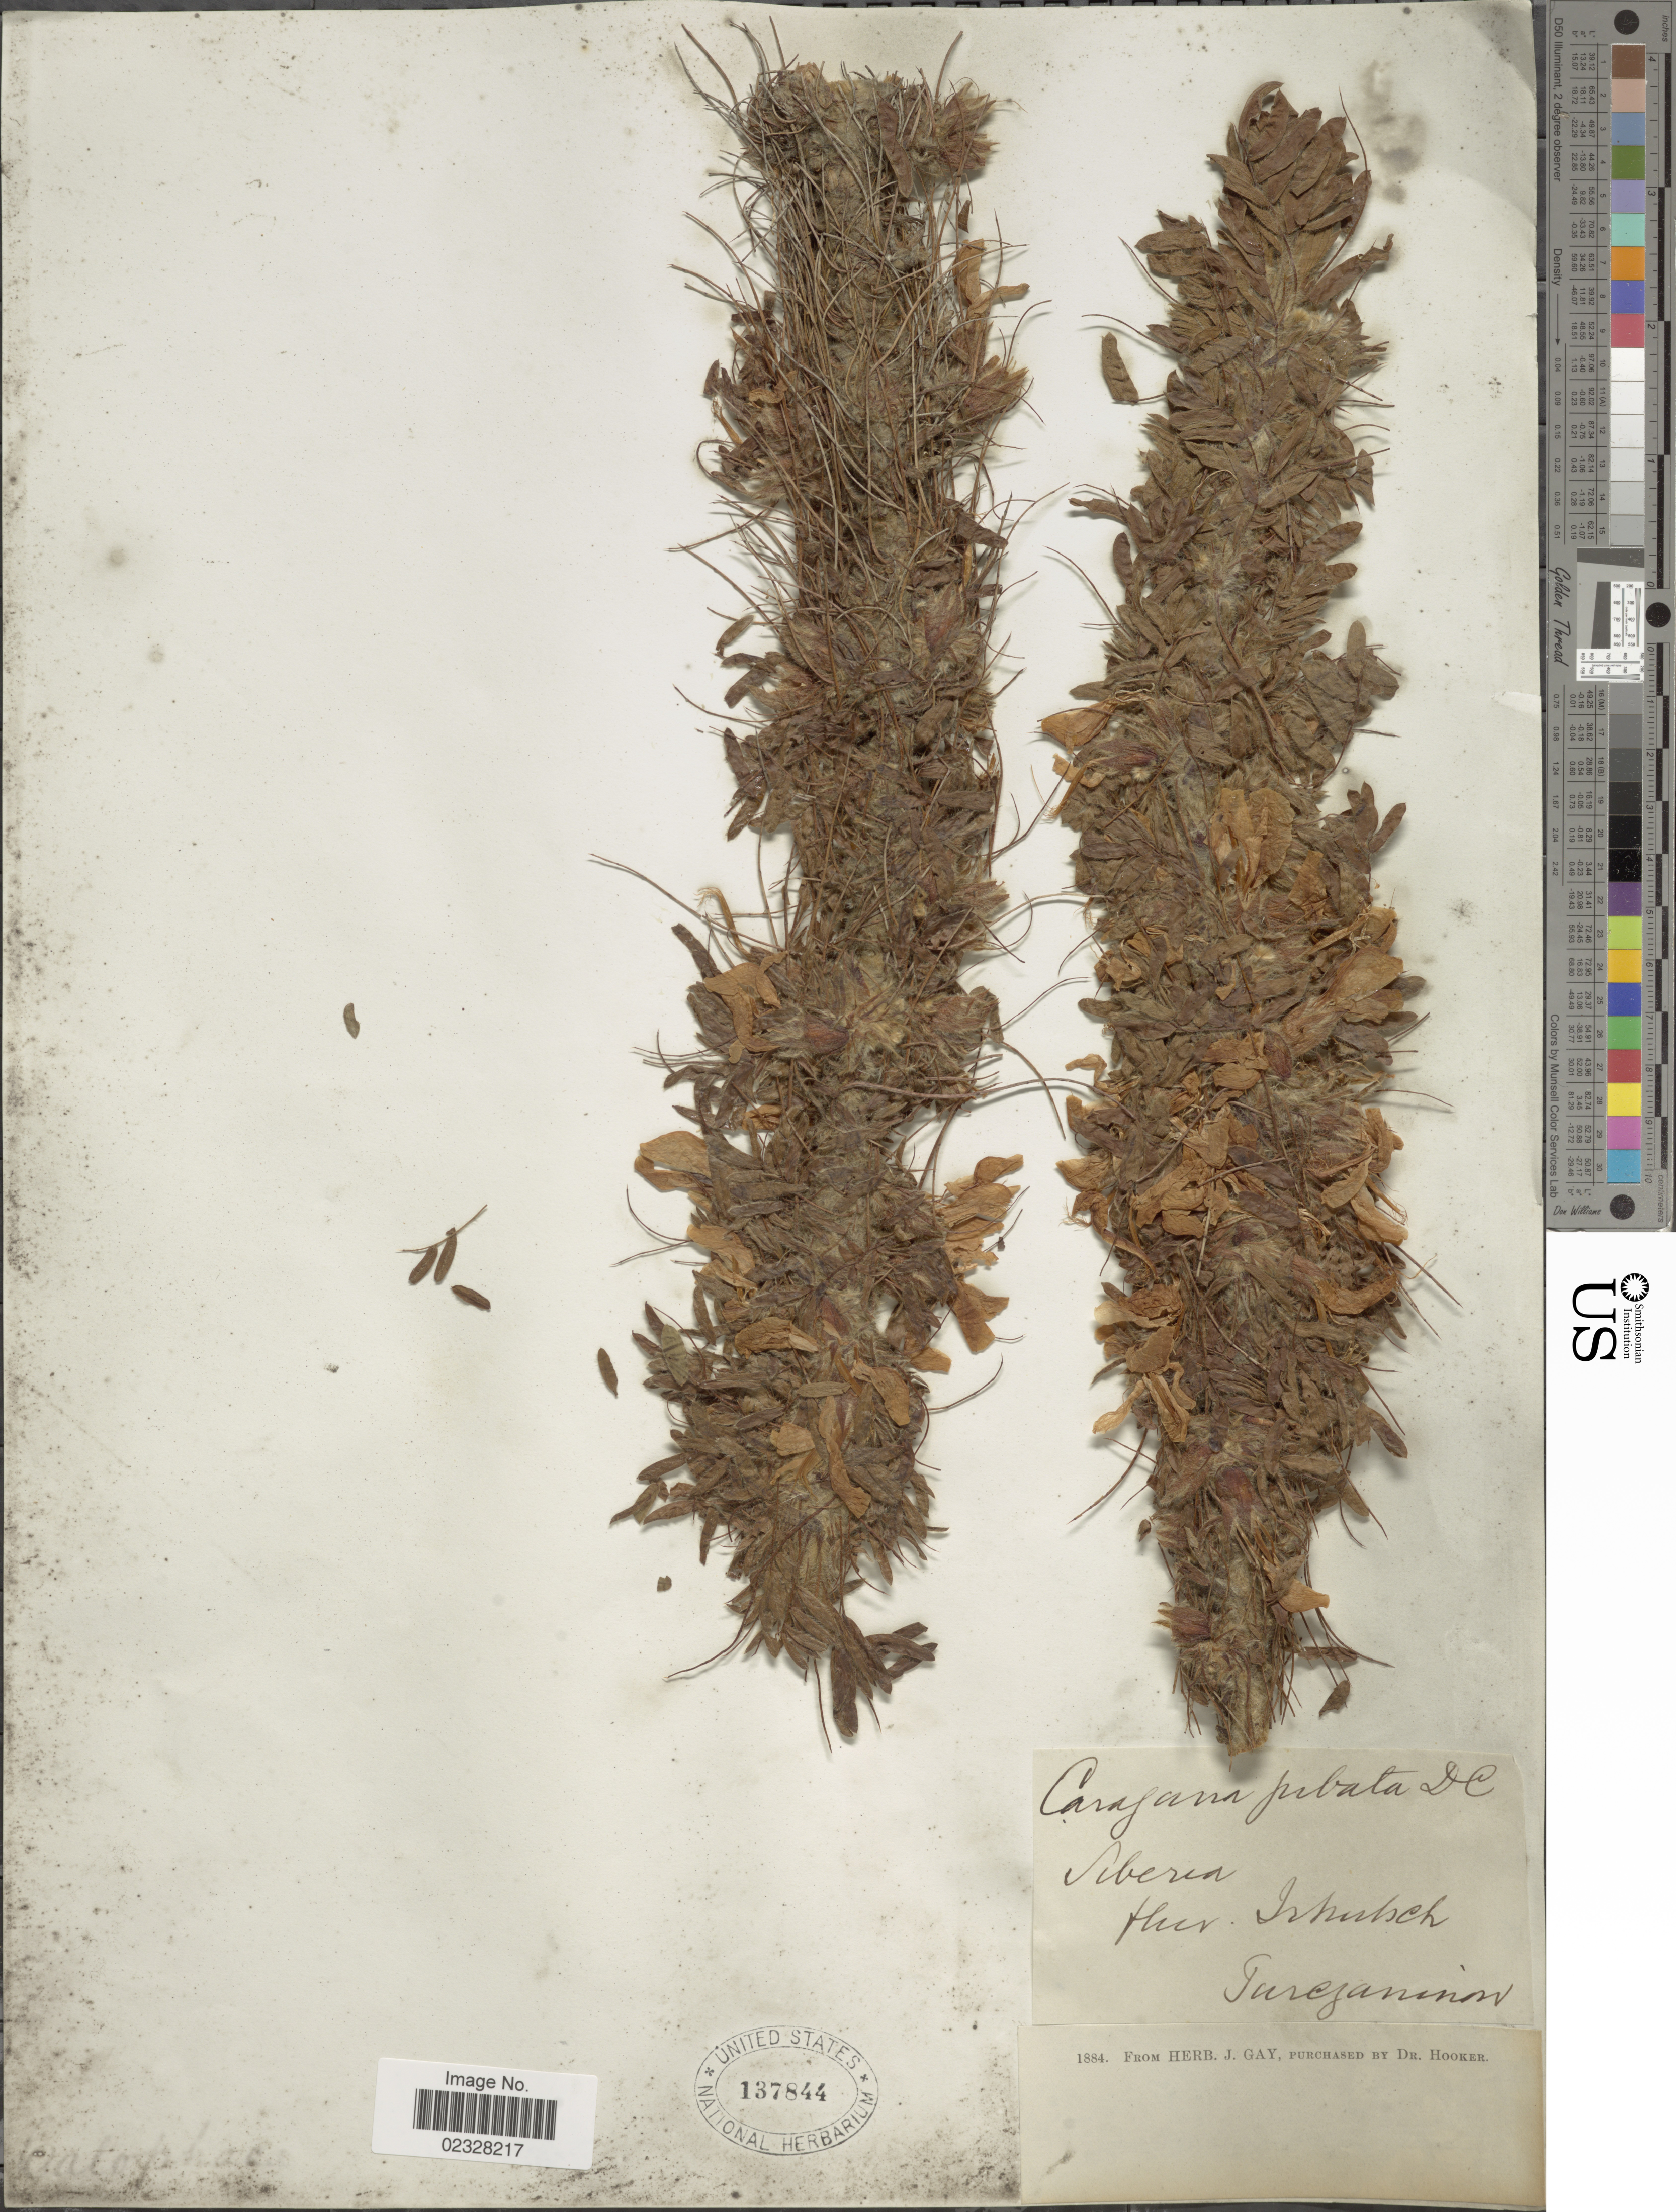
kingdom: Plantae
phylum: Tracheophyta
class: Magnoliopsida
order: Fabales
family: Fabaceae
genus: Caragana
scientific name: Caragana jubata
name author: Poir.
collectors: Turczaninow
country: Russian Federation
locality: Siberia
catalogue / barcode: US 137844